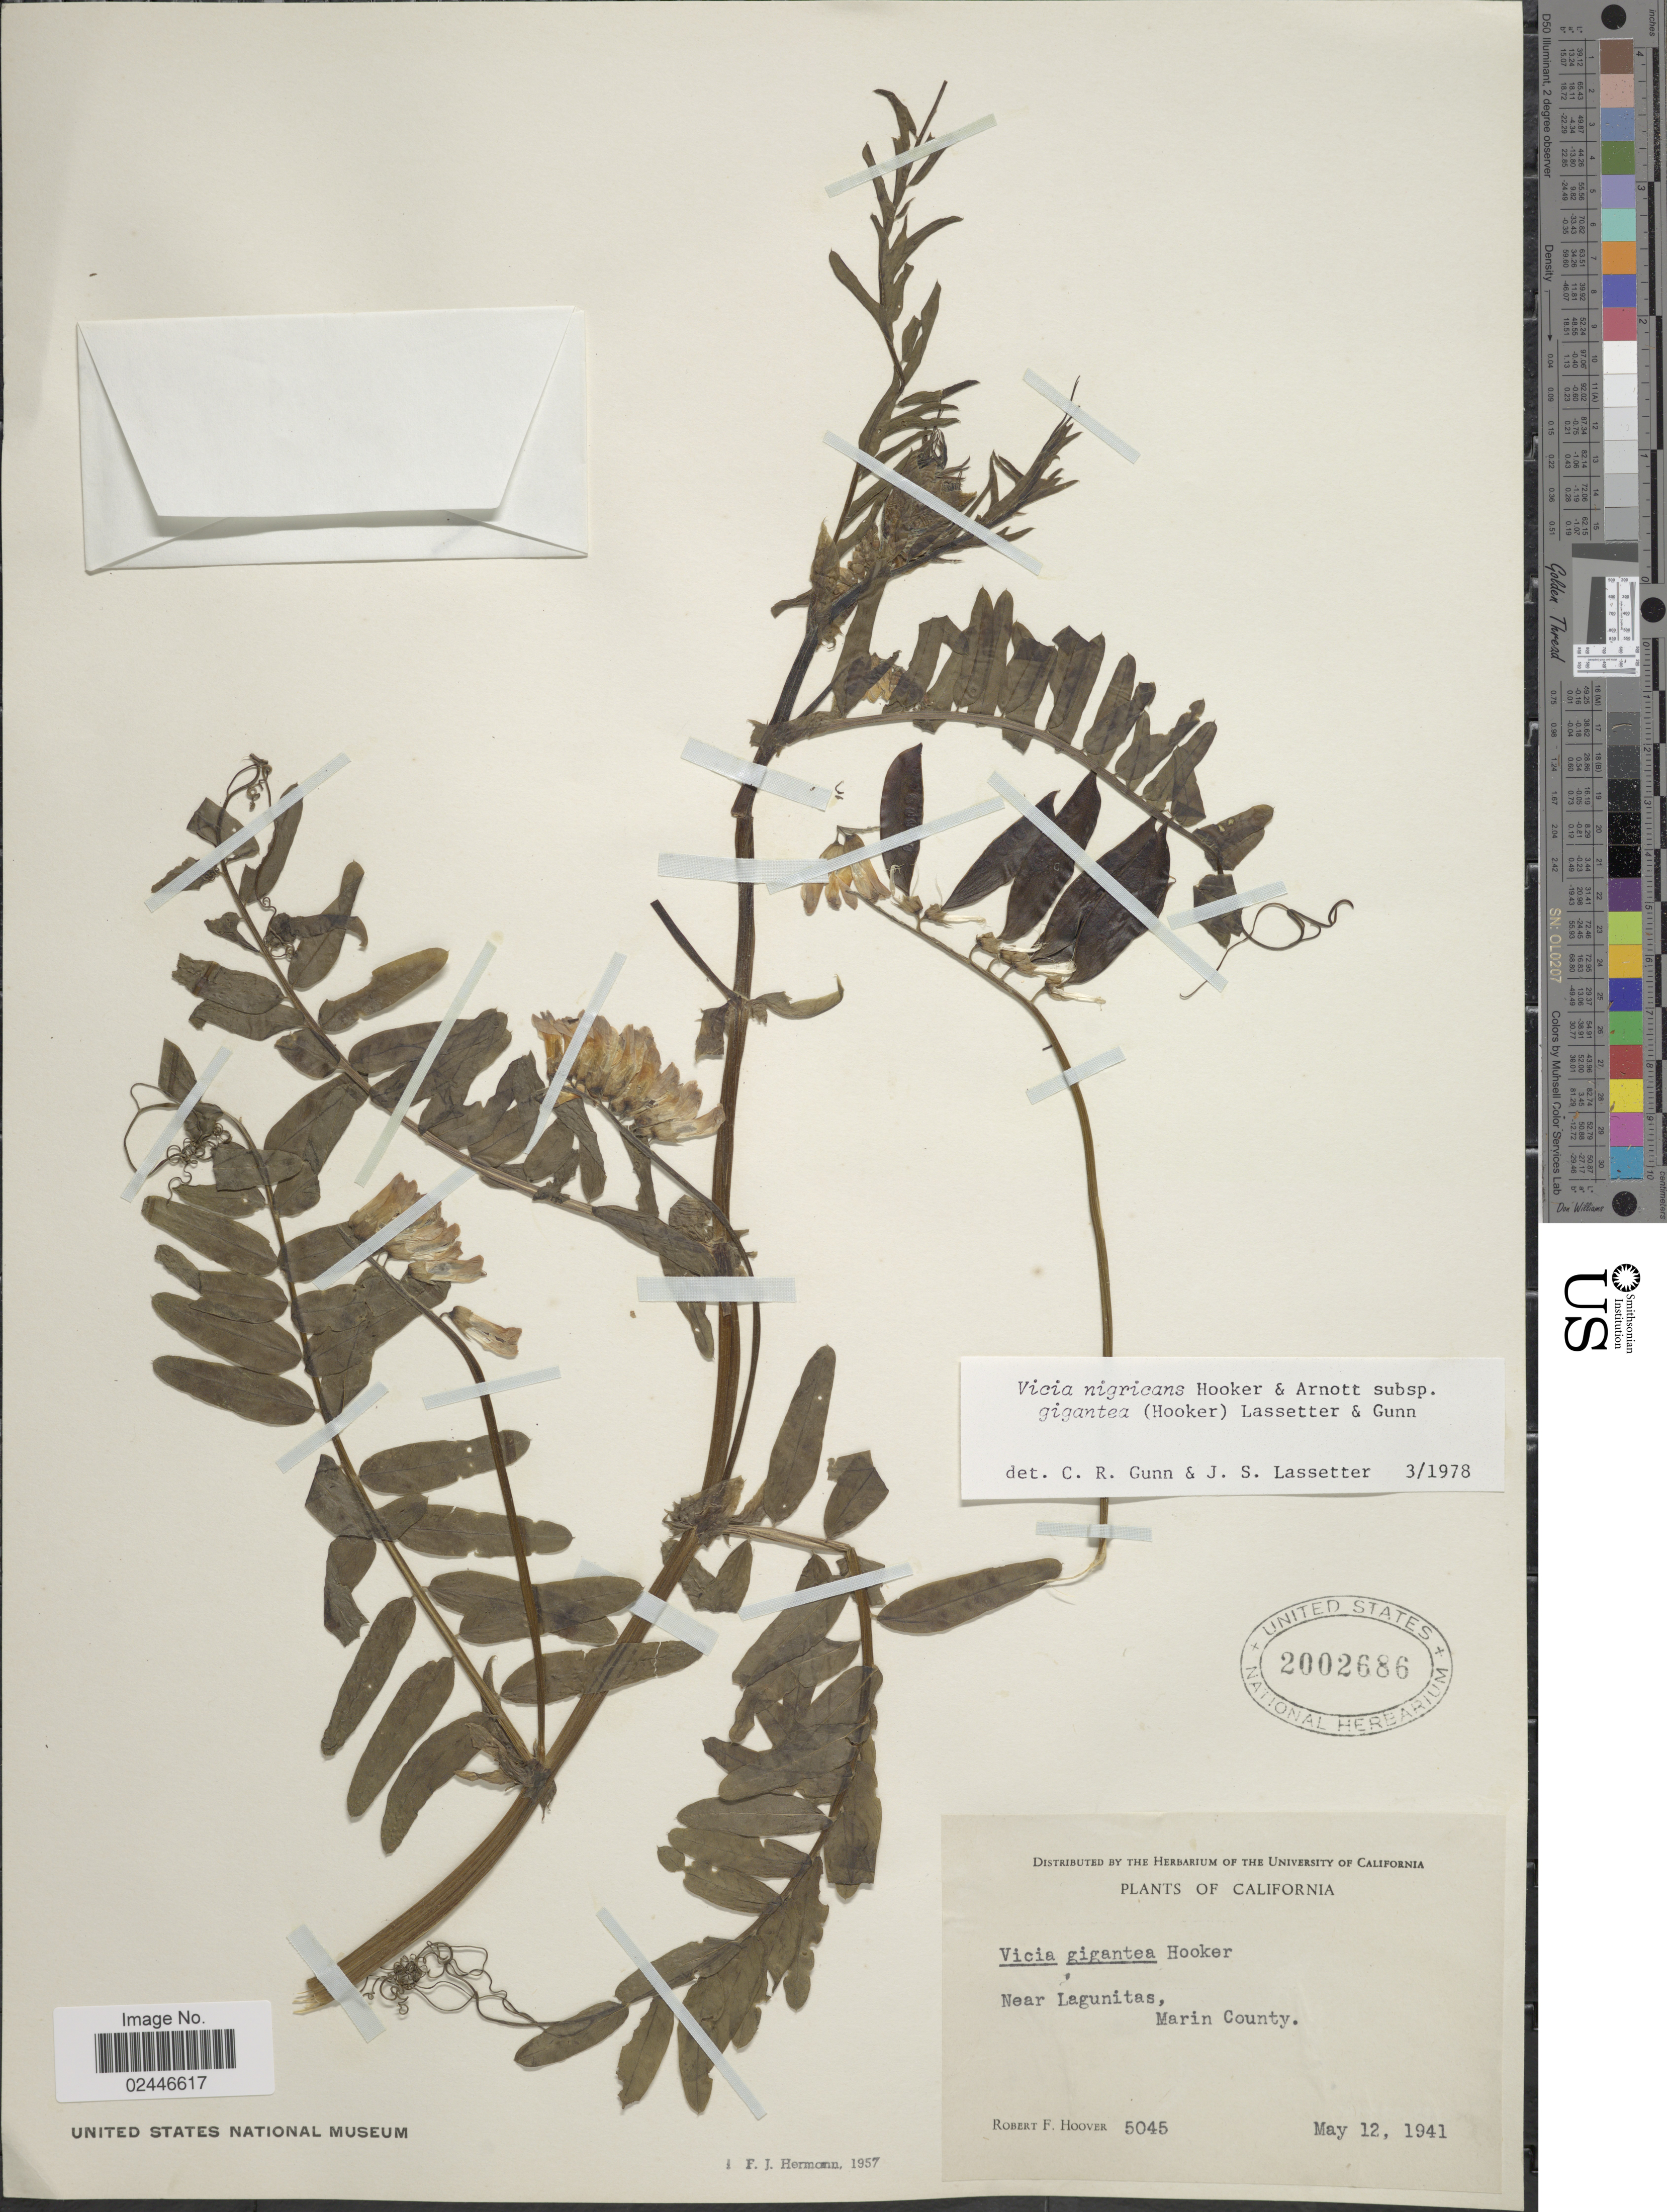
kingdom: Plantae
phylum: Tracheophyta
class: Magnoliopsida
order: Fabales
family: Fabaceae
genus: Vicia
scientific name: Vicia nigricans subsp. gigantea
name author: Hook. & Arn.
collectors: R. F. Hoover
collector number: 5045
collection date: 1941-05-12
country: United States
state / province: California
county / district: Marin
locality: Near Lagunitas, Marin County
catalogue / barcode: US 2002686